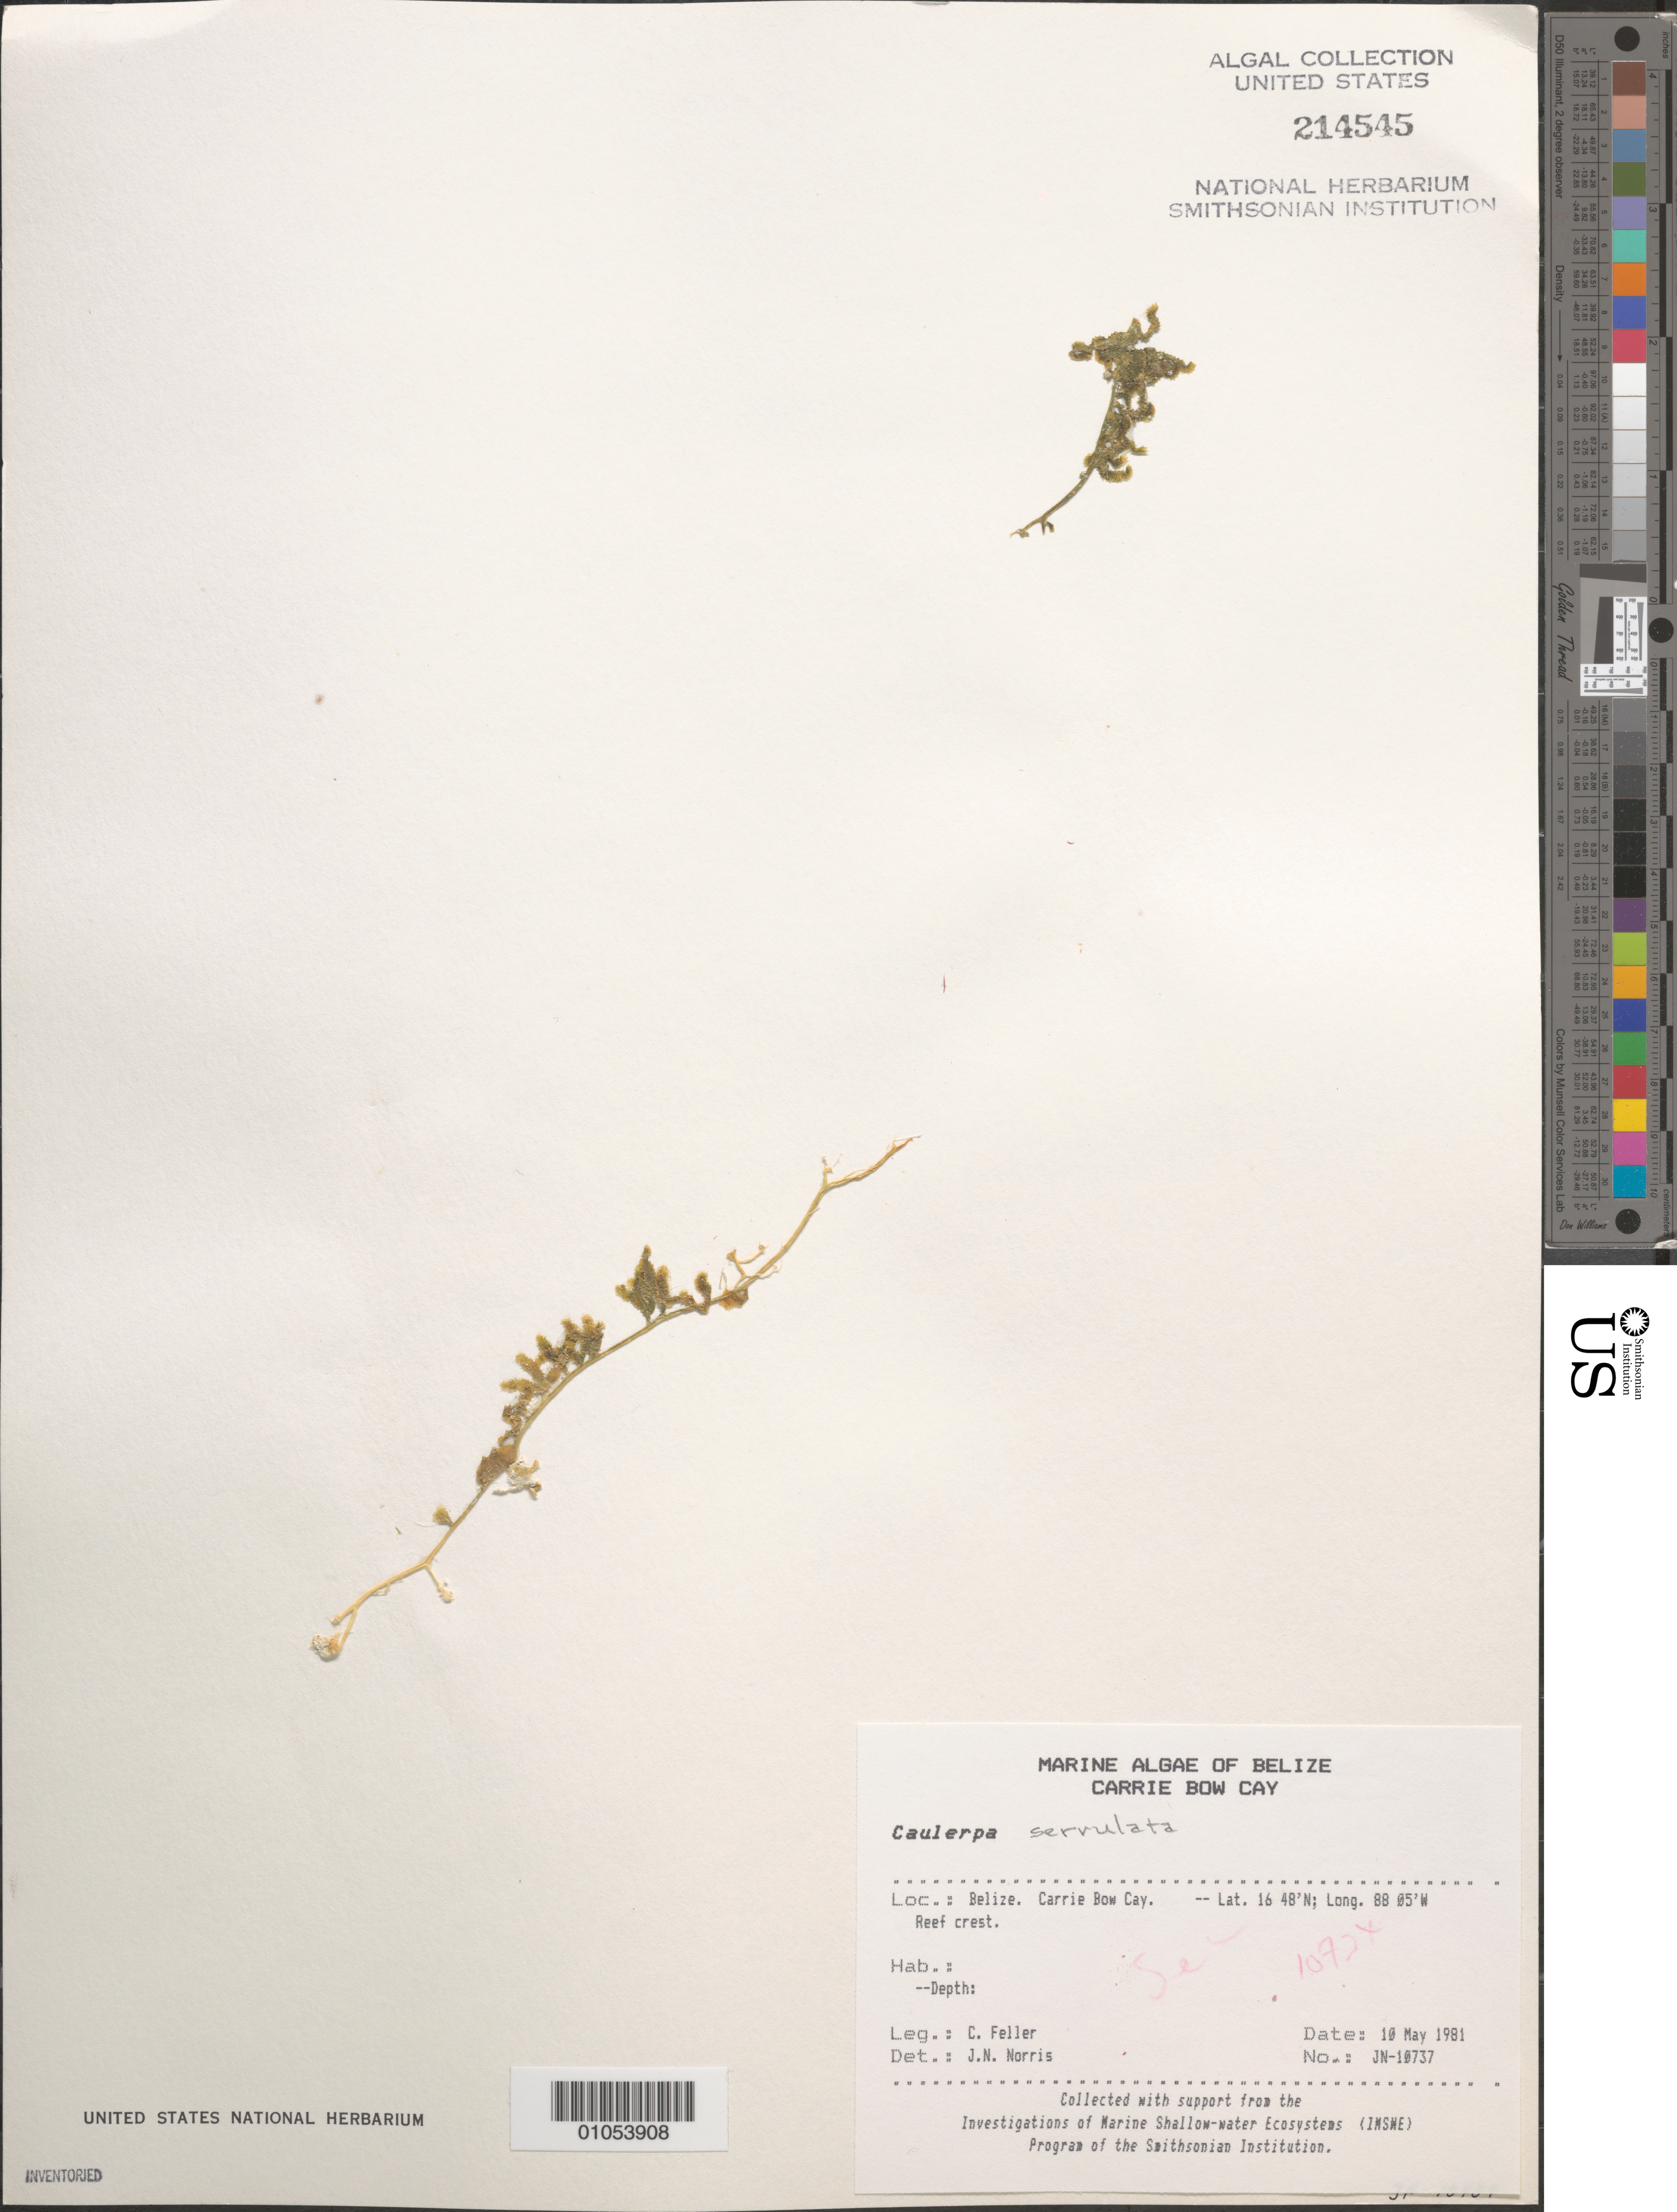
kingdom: Plantae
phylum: Chlorophyta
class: Ulvophyceae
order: Bryopsidales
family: Caulerpaceae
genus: Caulerpa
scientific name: Caulerpa serrulata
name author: (Forssk.) J. Agardh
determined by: Norris, James N.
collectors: C. Feller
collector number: JN-10737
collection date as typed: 10 May 1981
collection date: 1981-05-10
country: Belize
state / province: Stann Creek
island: Carrie Bow Cay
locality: Reef crest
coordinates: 16 48'N, 88 05'W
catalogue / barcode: US 214545